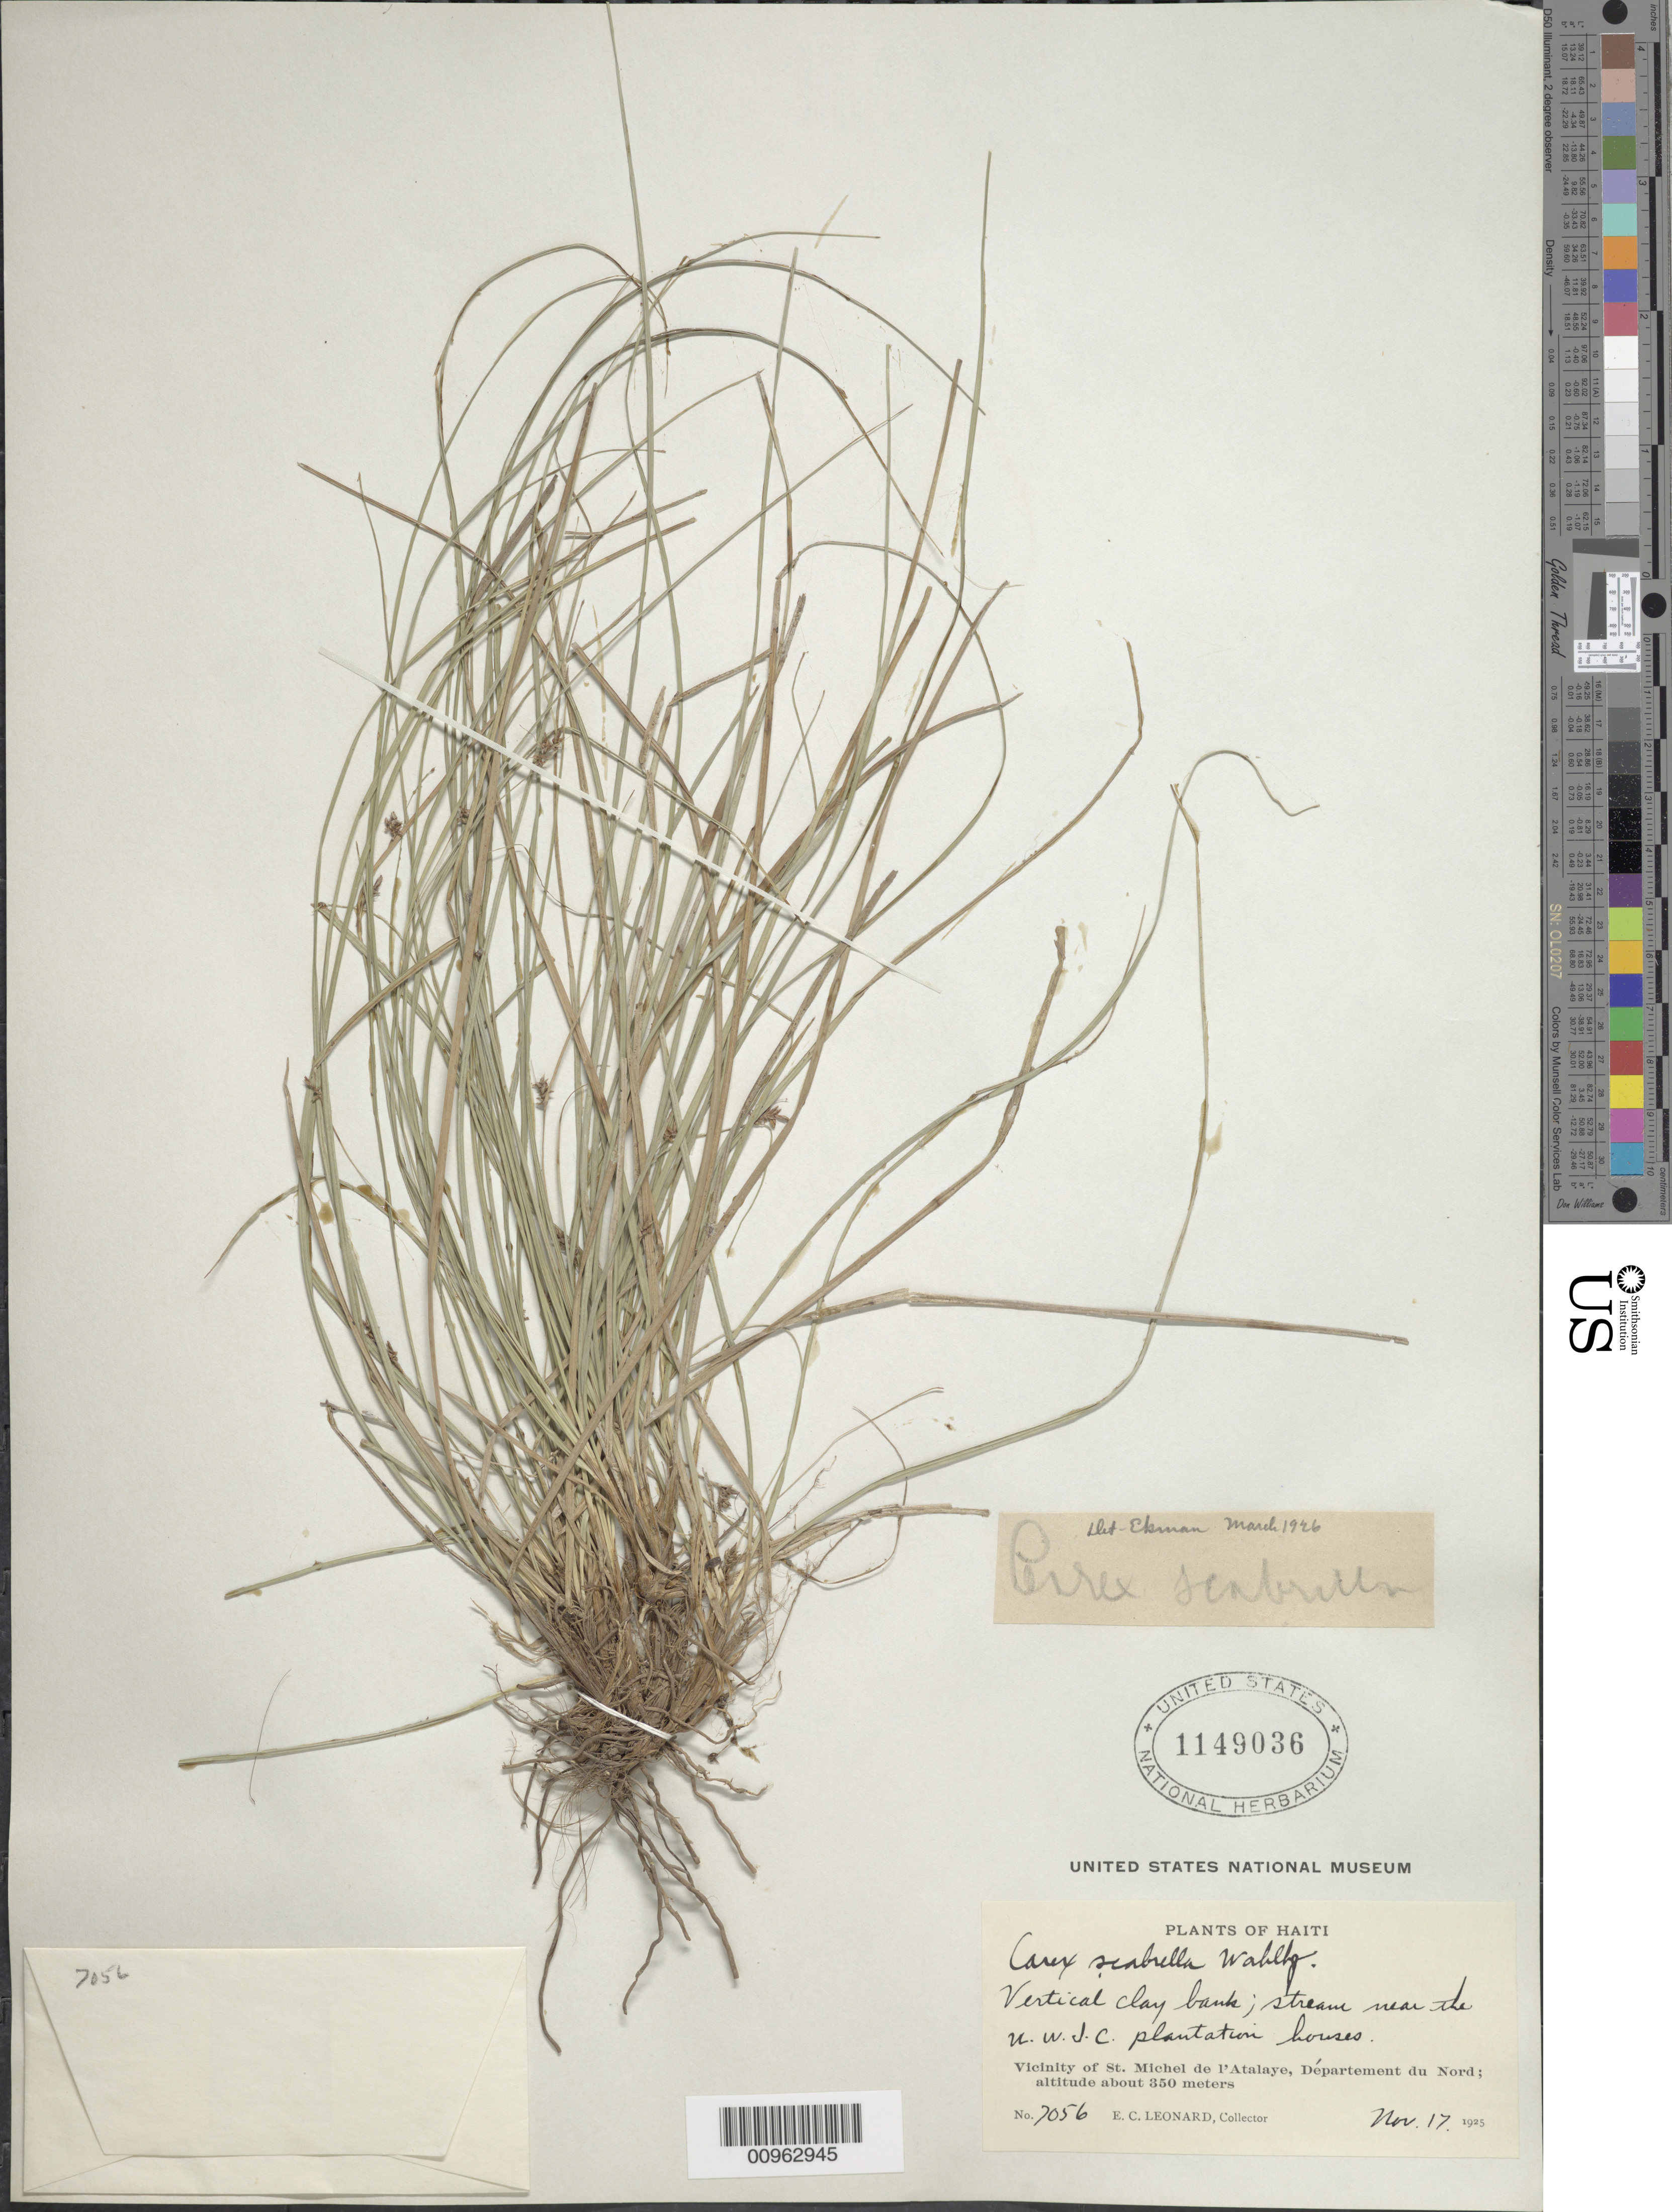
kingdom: Plantae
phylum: Tracheophyta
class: Liliopsida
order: Poales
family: Cyperaceae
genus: Carex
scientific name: Carex scabrella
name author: Wahlenb.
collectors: E. C. Leonard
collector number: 7056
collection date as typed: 17 Nov 1925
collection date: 1925-11-17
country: Haiti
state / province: Nord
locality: Vicinity of St. Michel de l'Atalaye, stream near the UWIC Plantation houses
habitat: Vertical clay bank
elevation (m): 350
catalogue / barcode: US 1149036